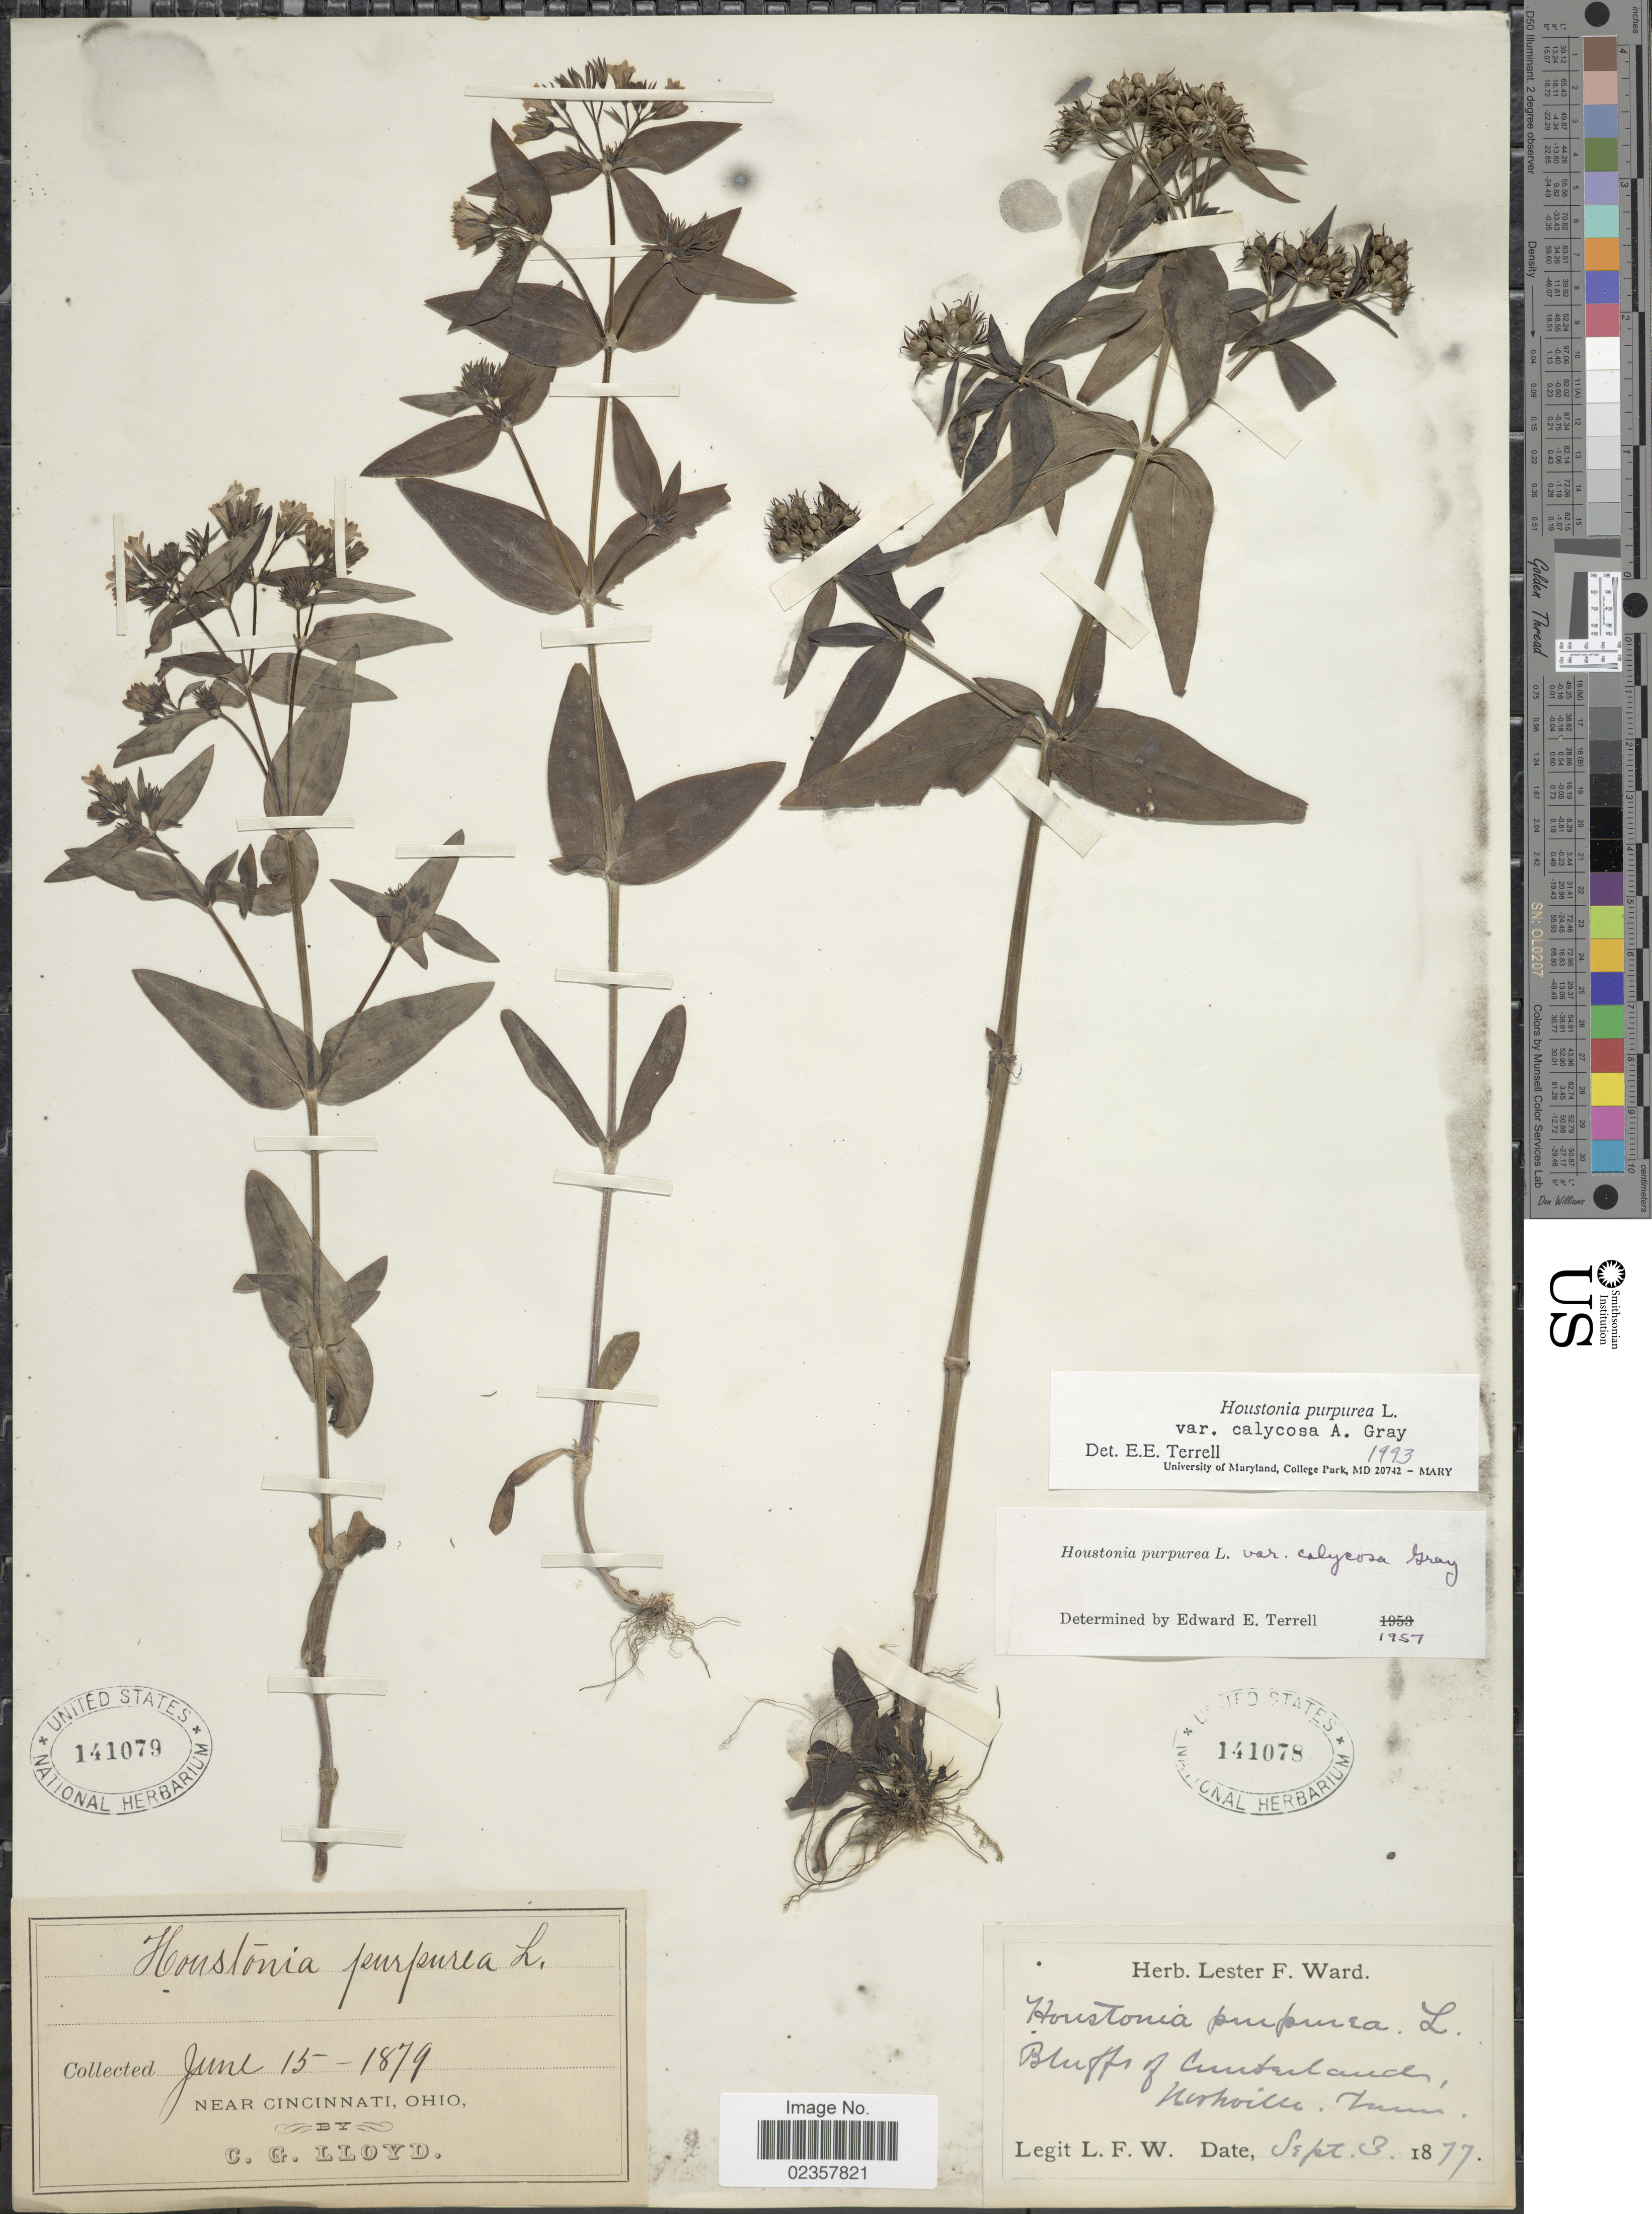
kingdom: Plantae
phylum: Tracheophyta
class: Magnoliopsida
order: Gentianales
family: Rubiaceae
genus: Houstonia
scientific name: Houstonia purpurea var. calycosa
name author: A. Gray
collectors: L. F. Ward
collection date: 1877-09-08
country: United States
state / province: Tennessee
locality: Bluffs of Cumberland, Nashville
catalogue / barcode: US 141078-2